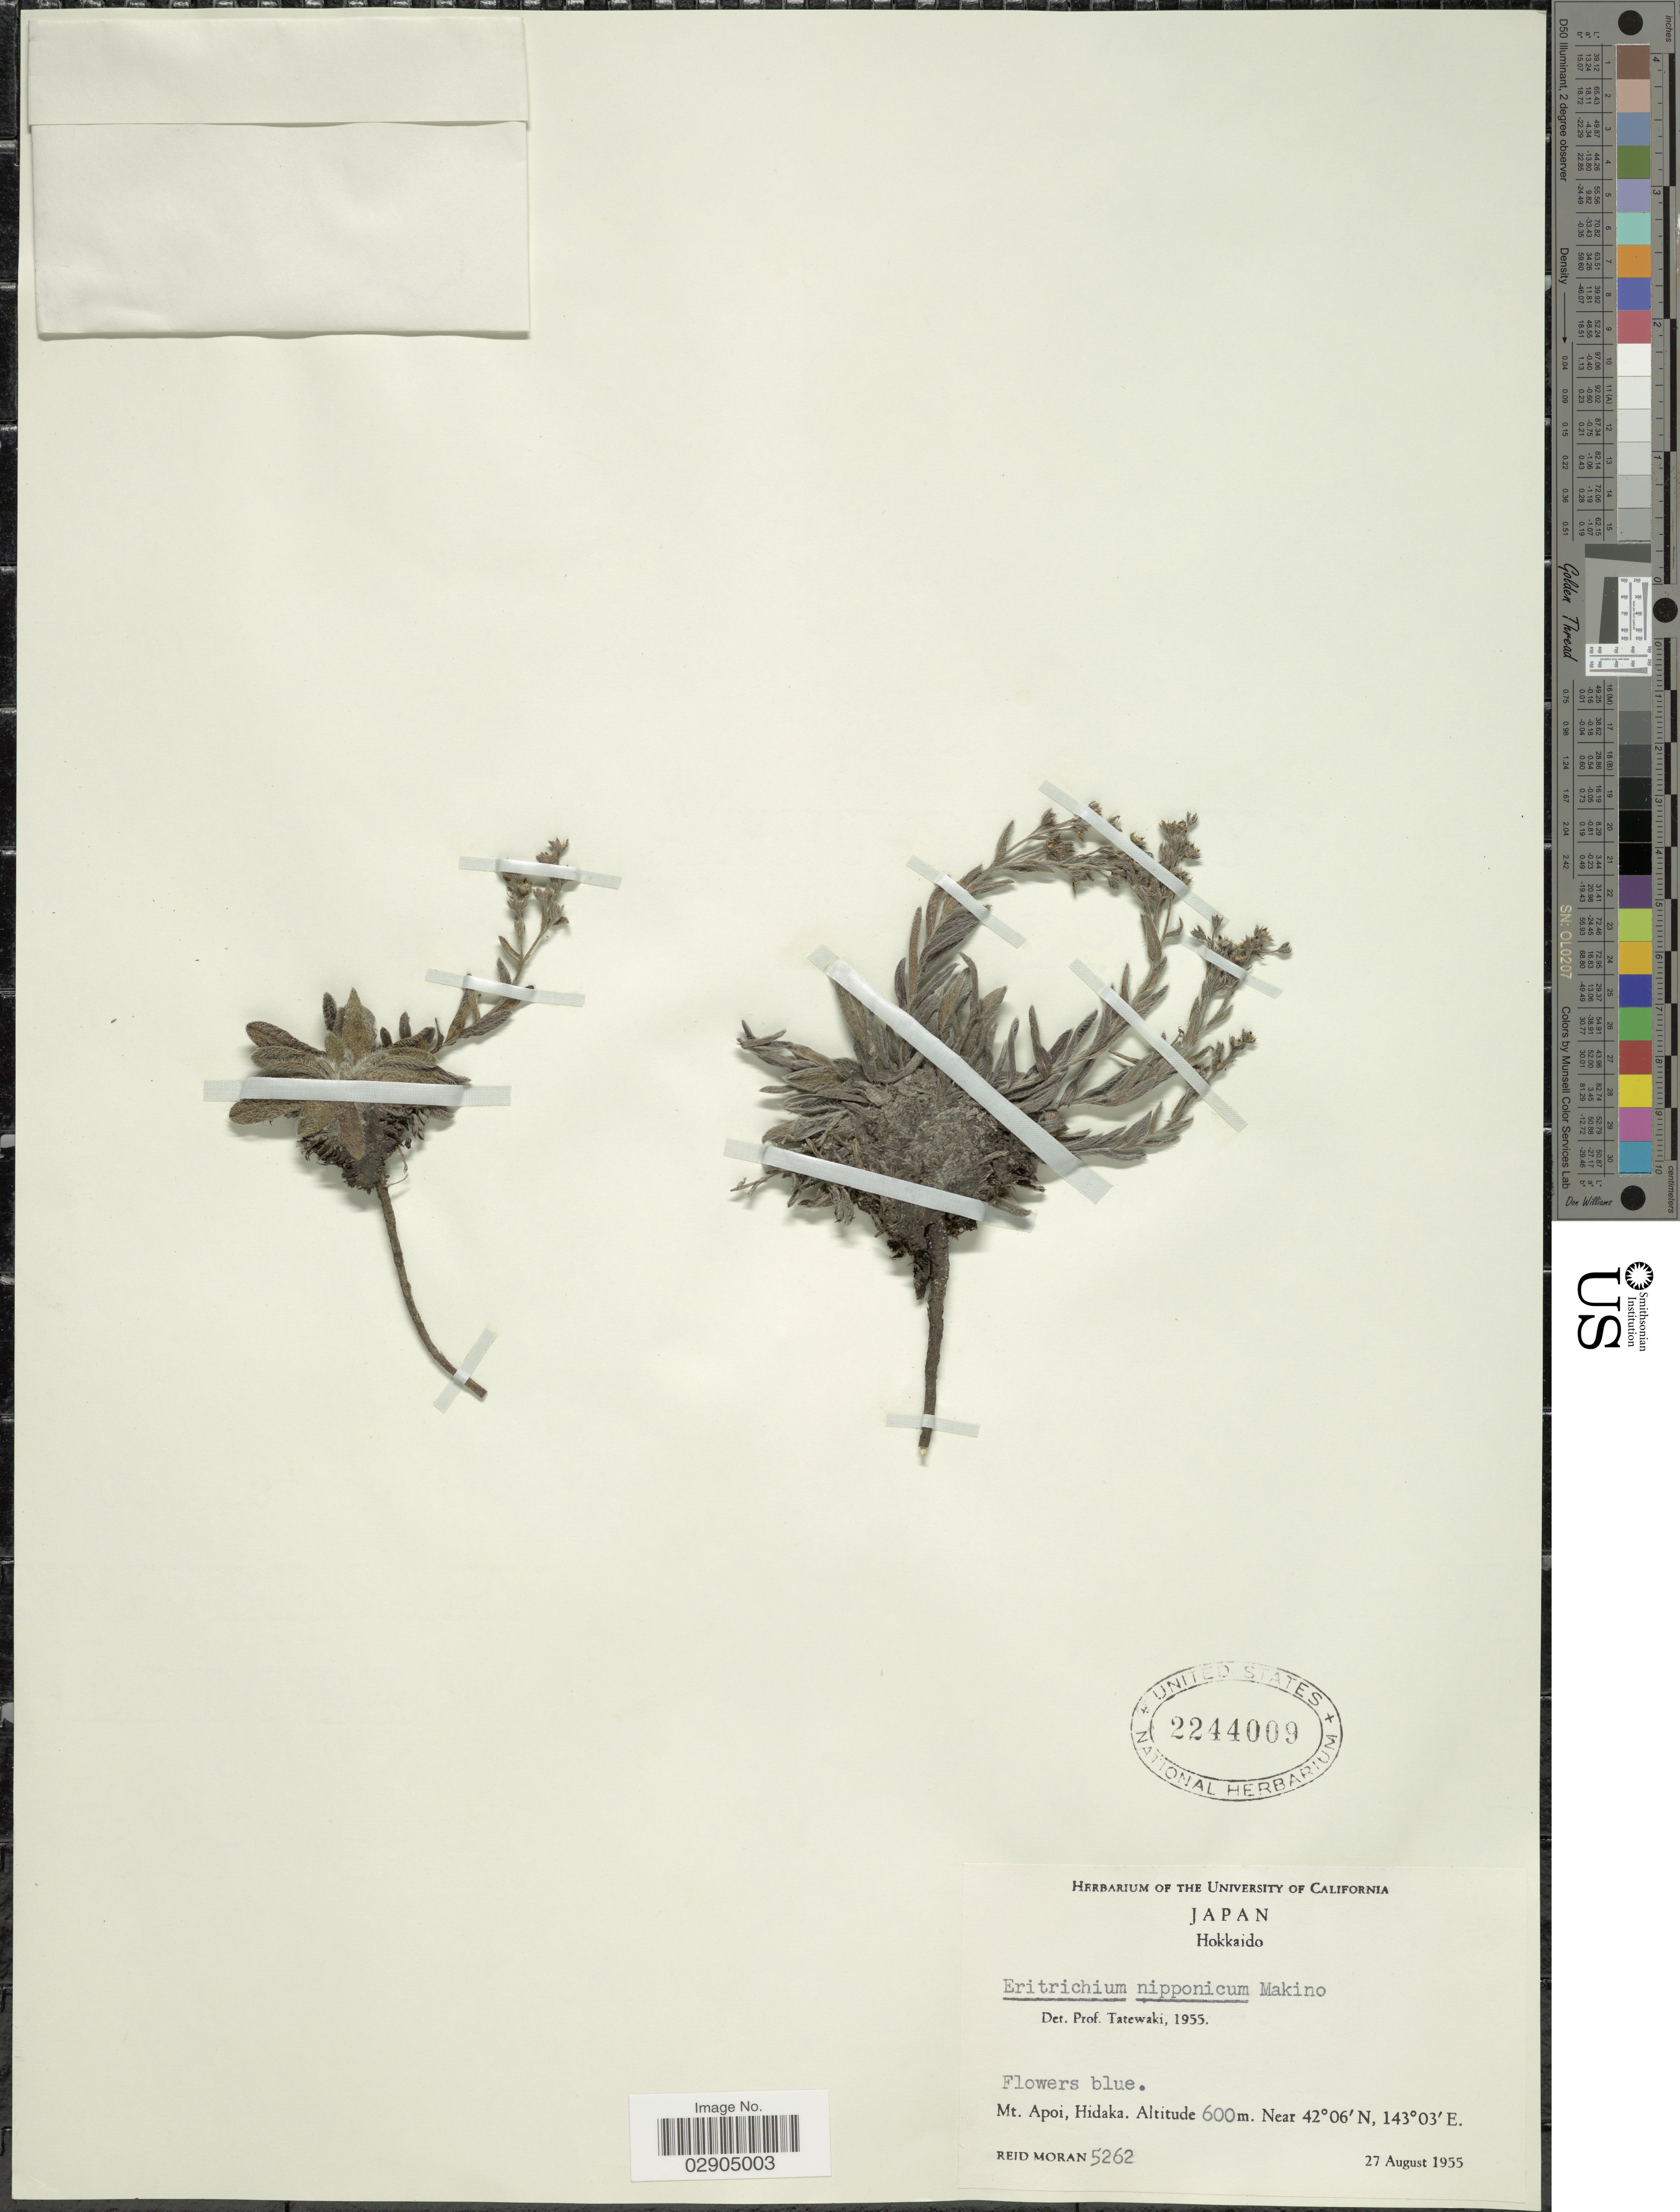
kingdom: Plantae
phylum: Tracheophyta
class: Magnoliopsida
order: Boraginales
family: Boraginaceae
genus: Eritrichium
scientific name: Eritrichium nipponicum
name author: Makino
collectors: R. V. Moran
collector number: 5262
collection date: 1955-08-27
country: Japan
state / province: Hokkaidō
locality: Mt. Apoi, Hidaka.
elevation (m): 600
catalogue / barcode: US 2244009